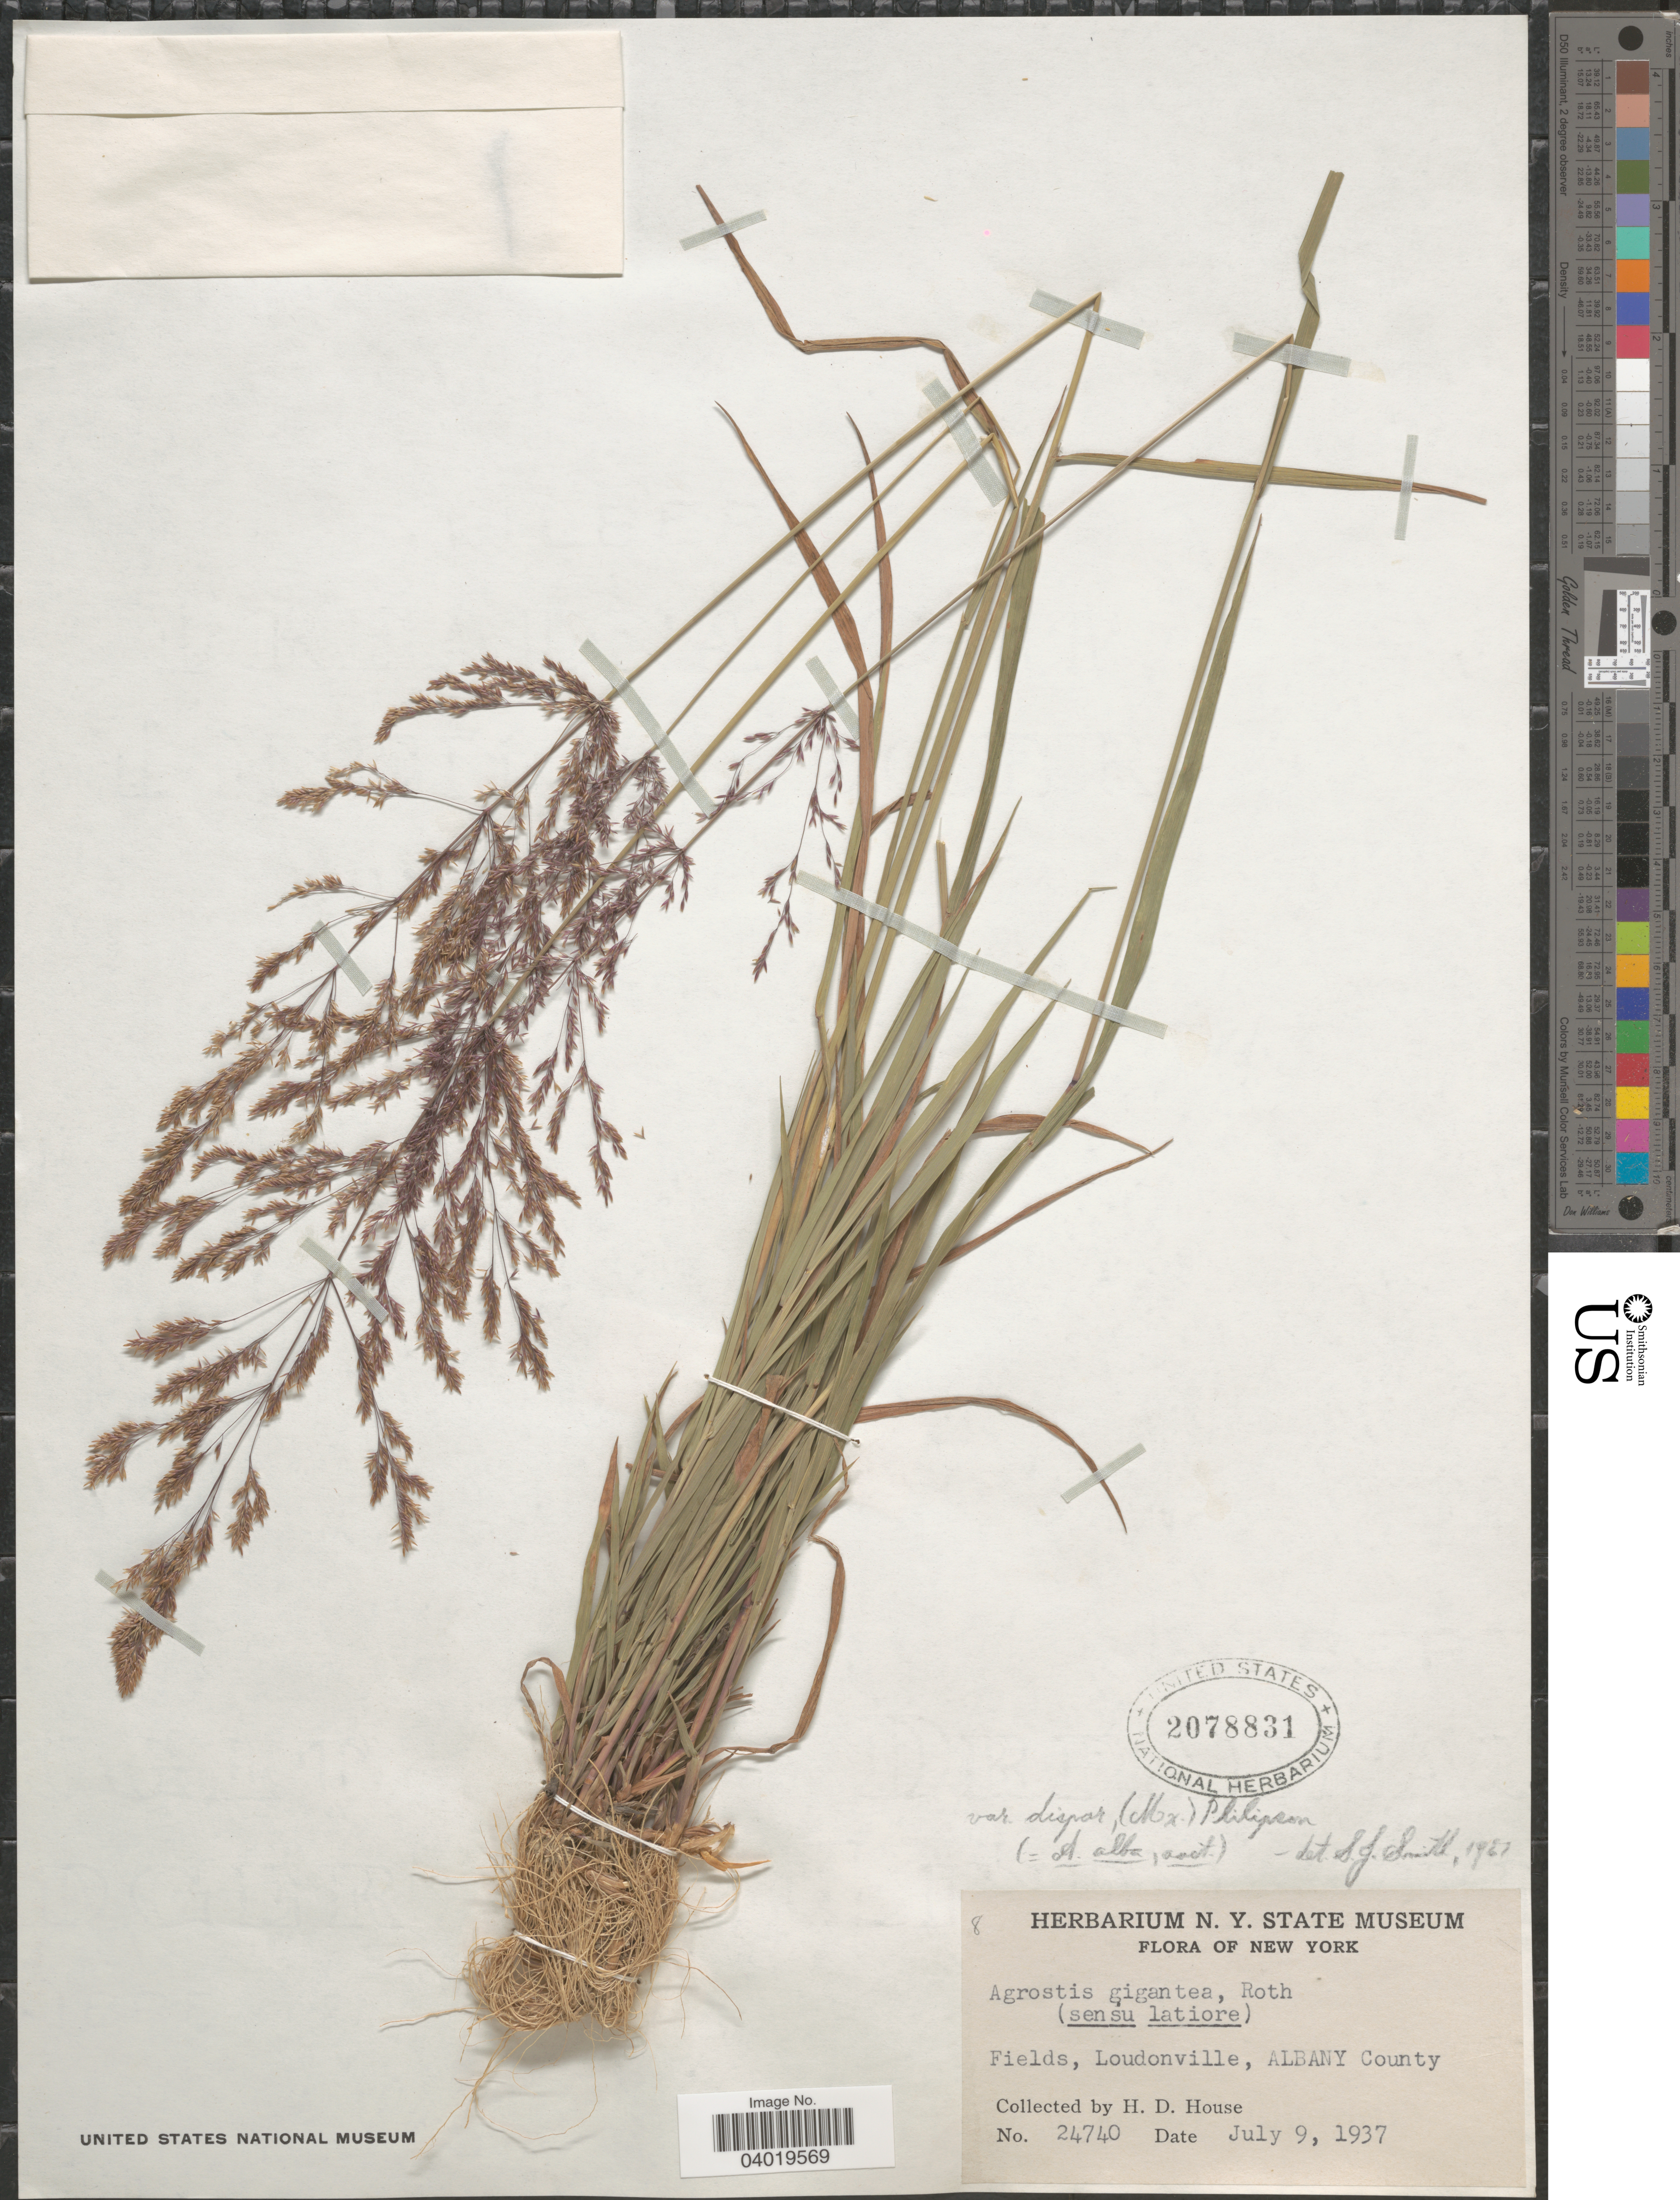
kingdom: Plantae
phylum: Tracheophyta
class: Liliopsida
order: Poales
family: Poaceae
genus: Agrostis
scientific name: Agrostis gigantea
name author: Roth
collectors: H. D. House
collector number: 24740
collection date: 1937-07-09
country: United States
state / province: New York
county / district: Albany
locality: Fields, Loudonville, Albany County.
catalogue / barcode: US 2078831